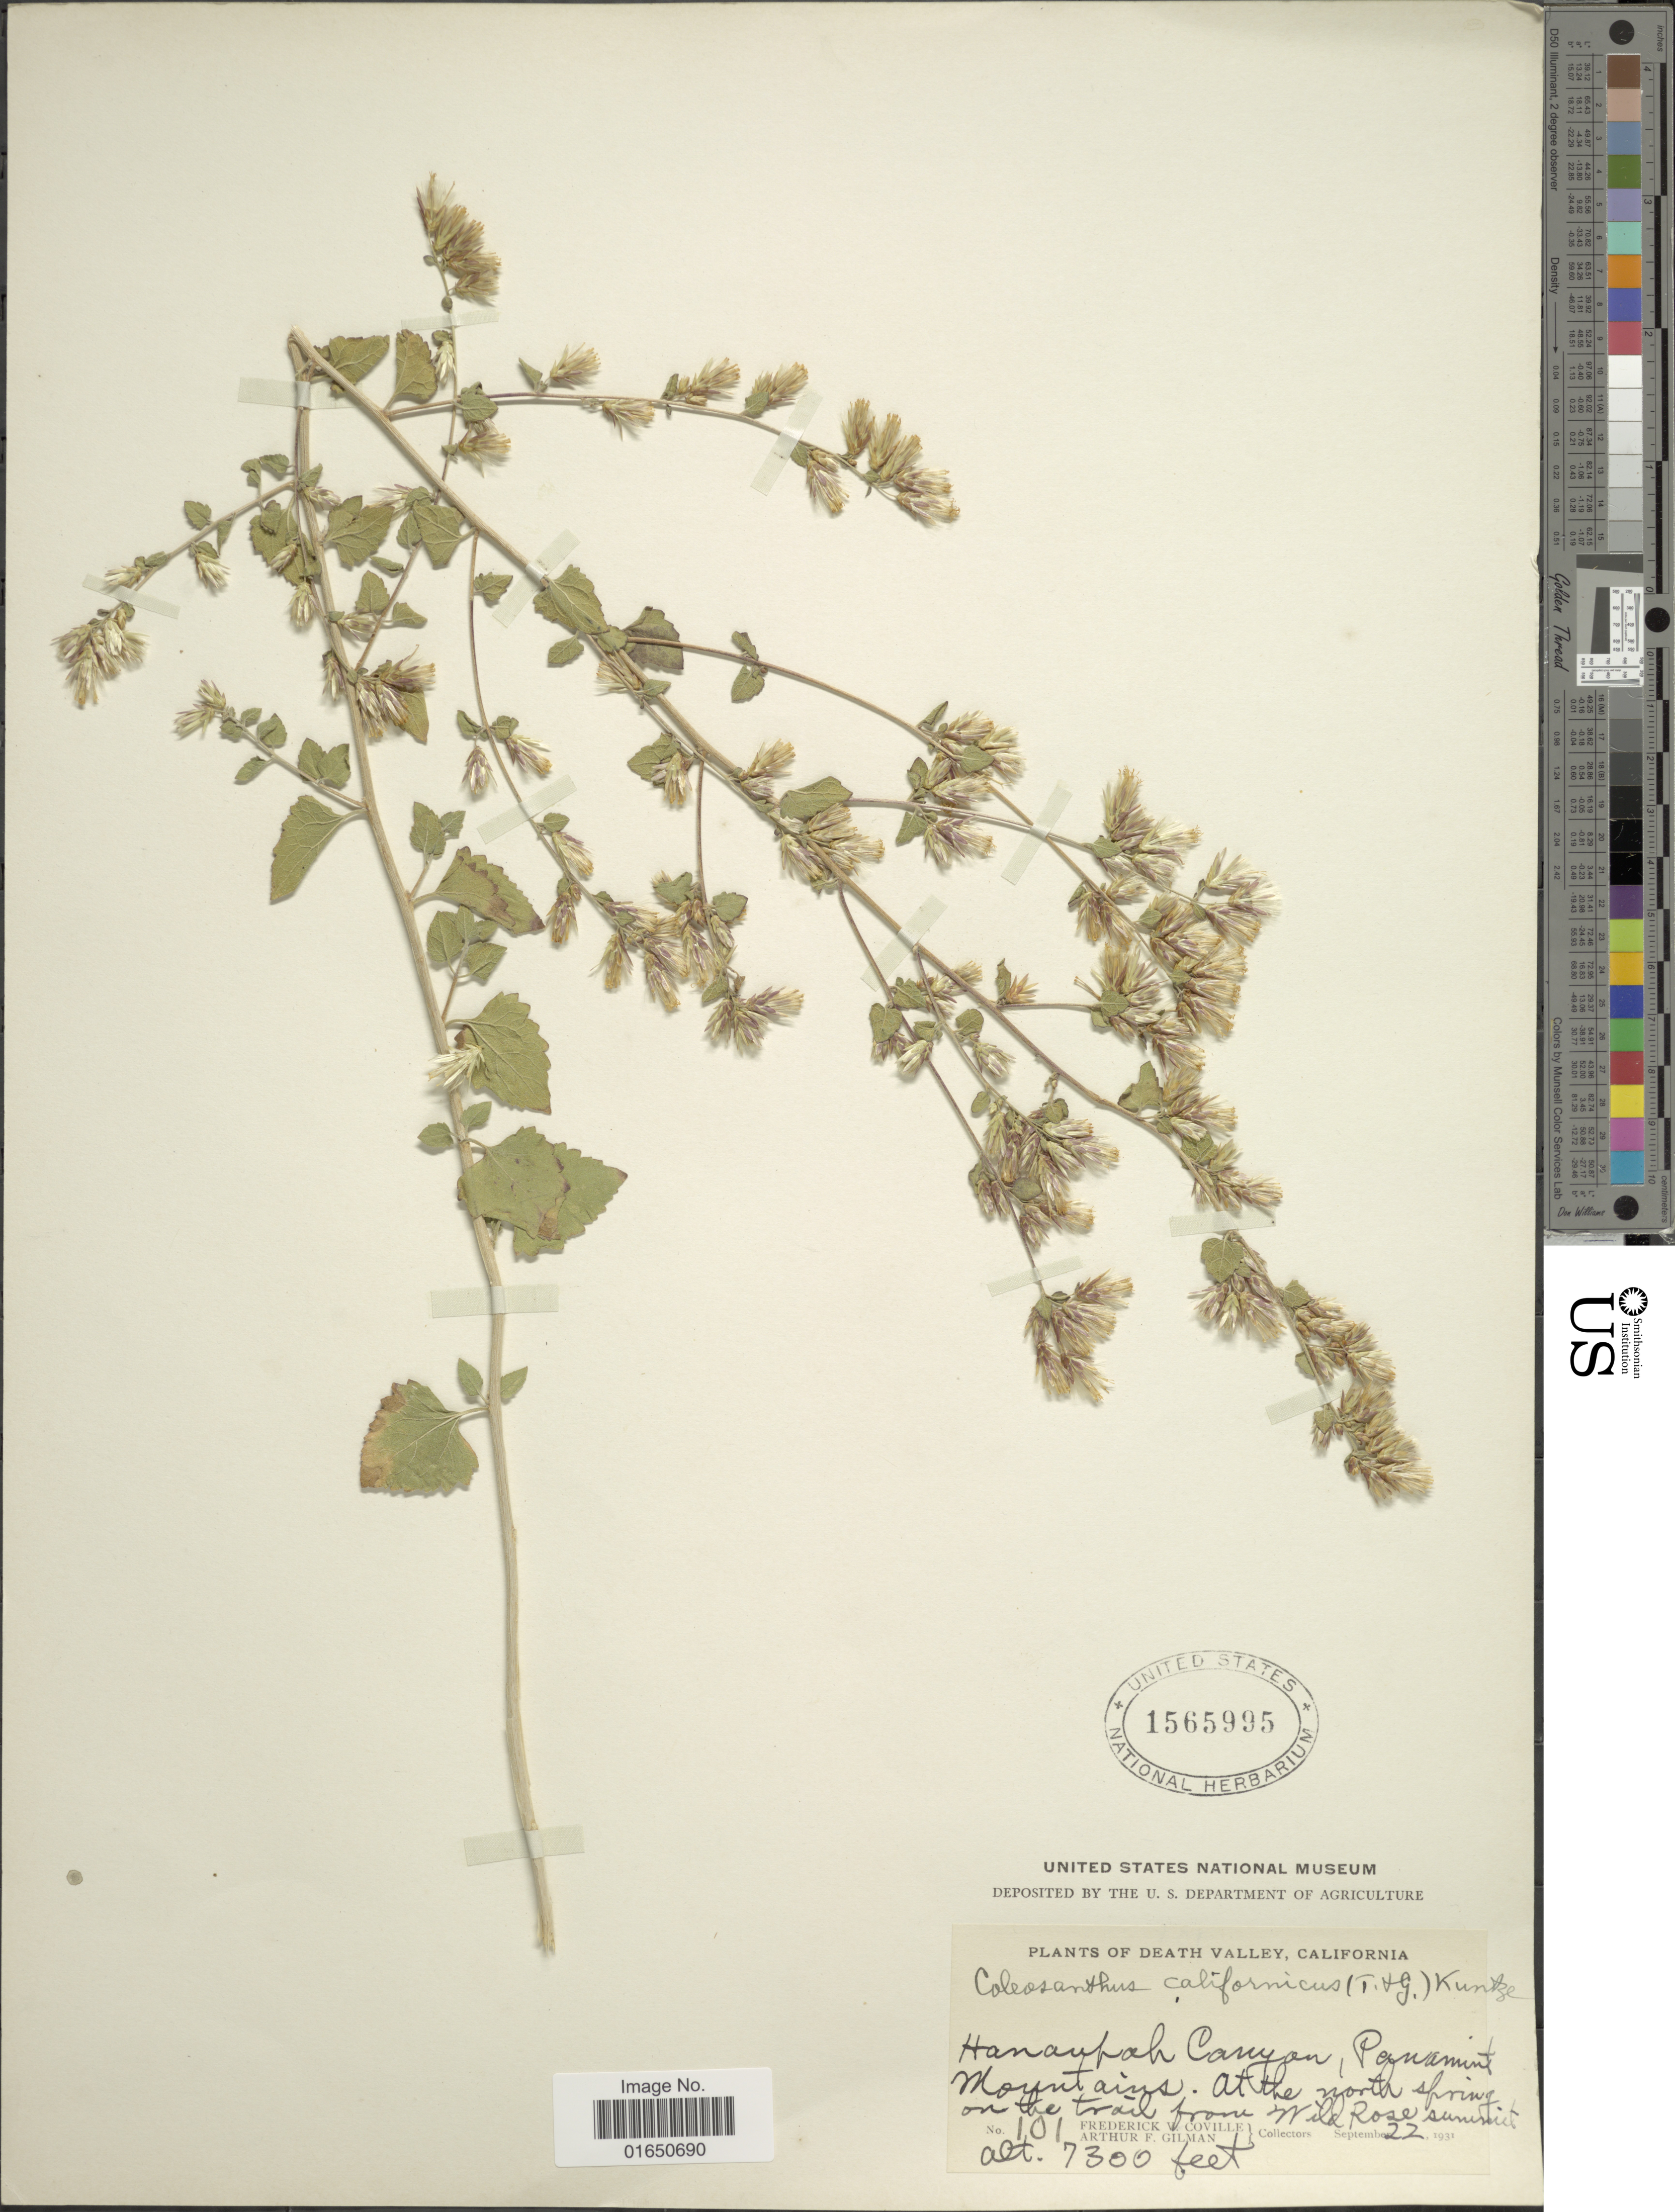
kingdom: Plantae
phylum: Tracheophyta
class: Magnoliopsida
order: Asterales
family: Asteraceae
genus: Brickellia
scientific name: Brickellia californica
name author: (Torr. & A. Gray) A. Gray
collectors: F. V. Coville & A. Gilman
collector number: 101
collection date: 1931-09-22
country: United States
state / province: California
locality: Death Valley. Hanaupah Canyon, Panamint Mountains. At the north spring on the trail from Wild Rose summit.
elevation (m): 2225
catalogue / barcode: US 1565995